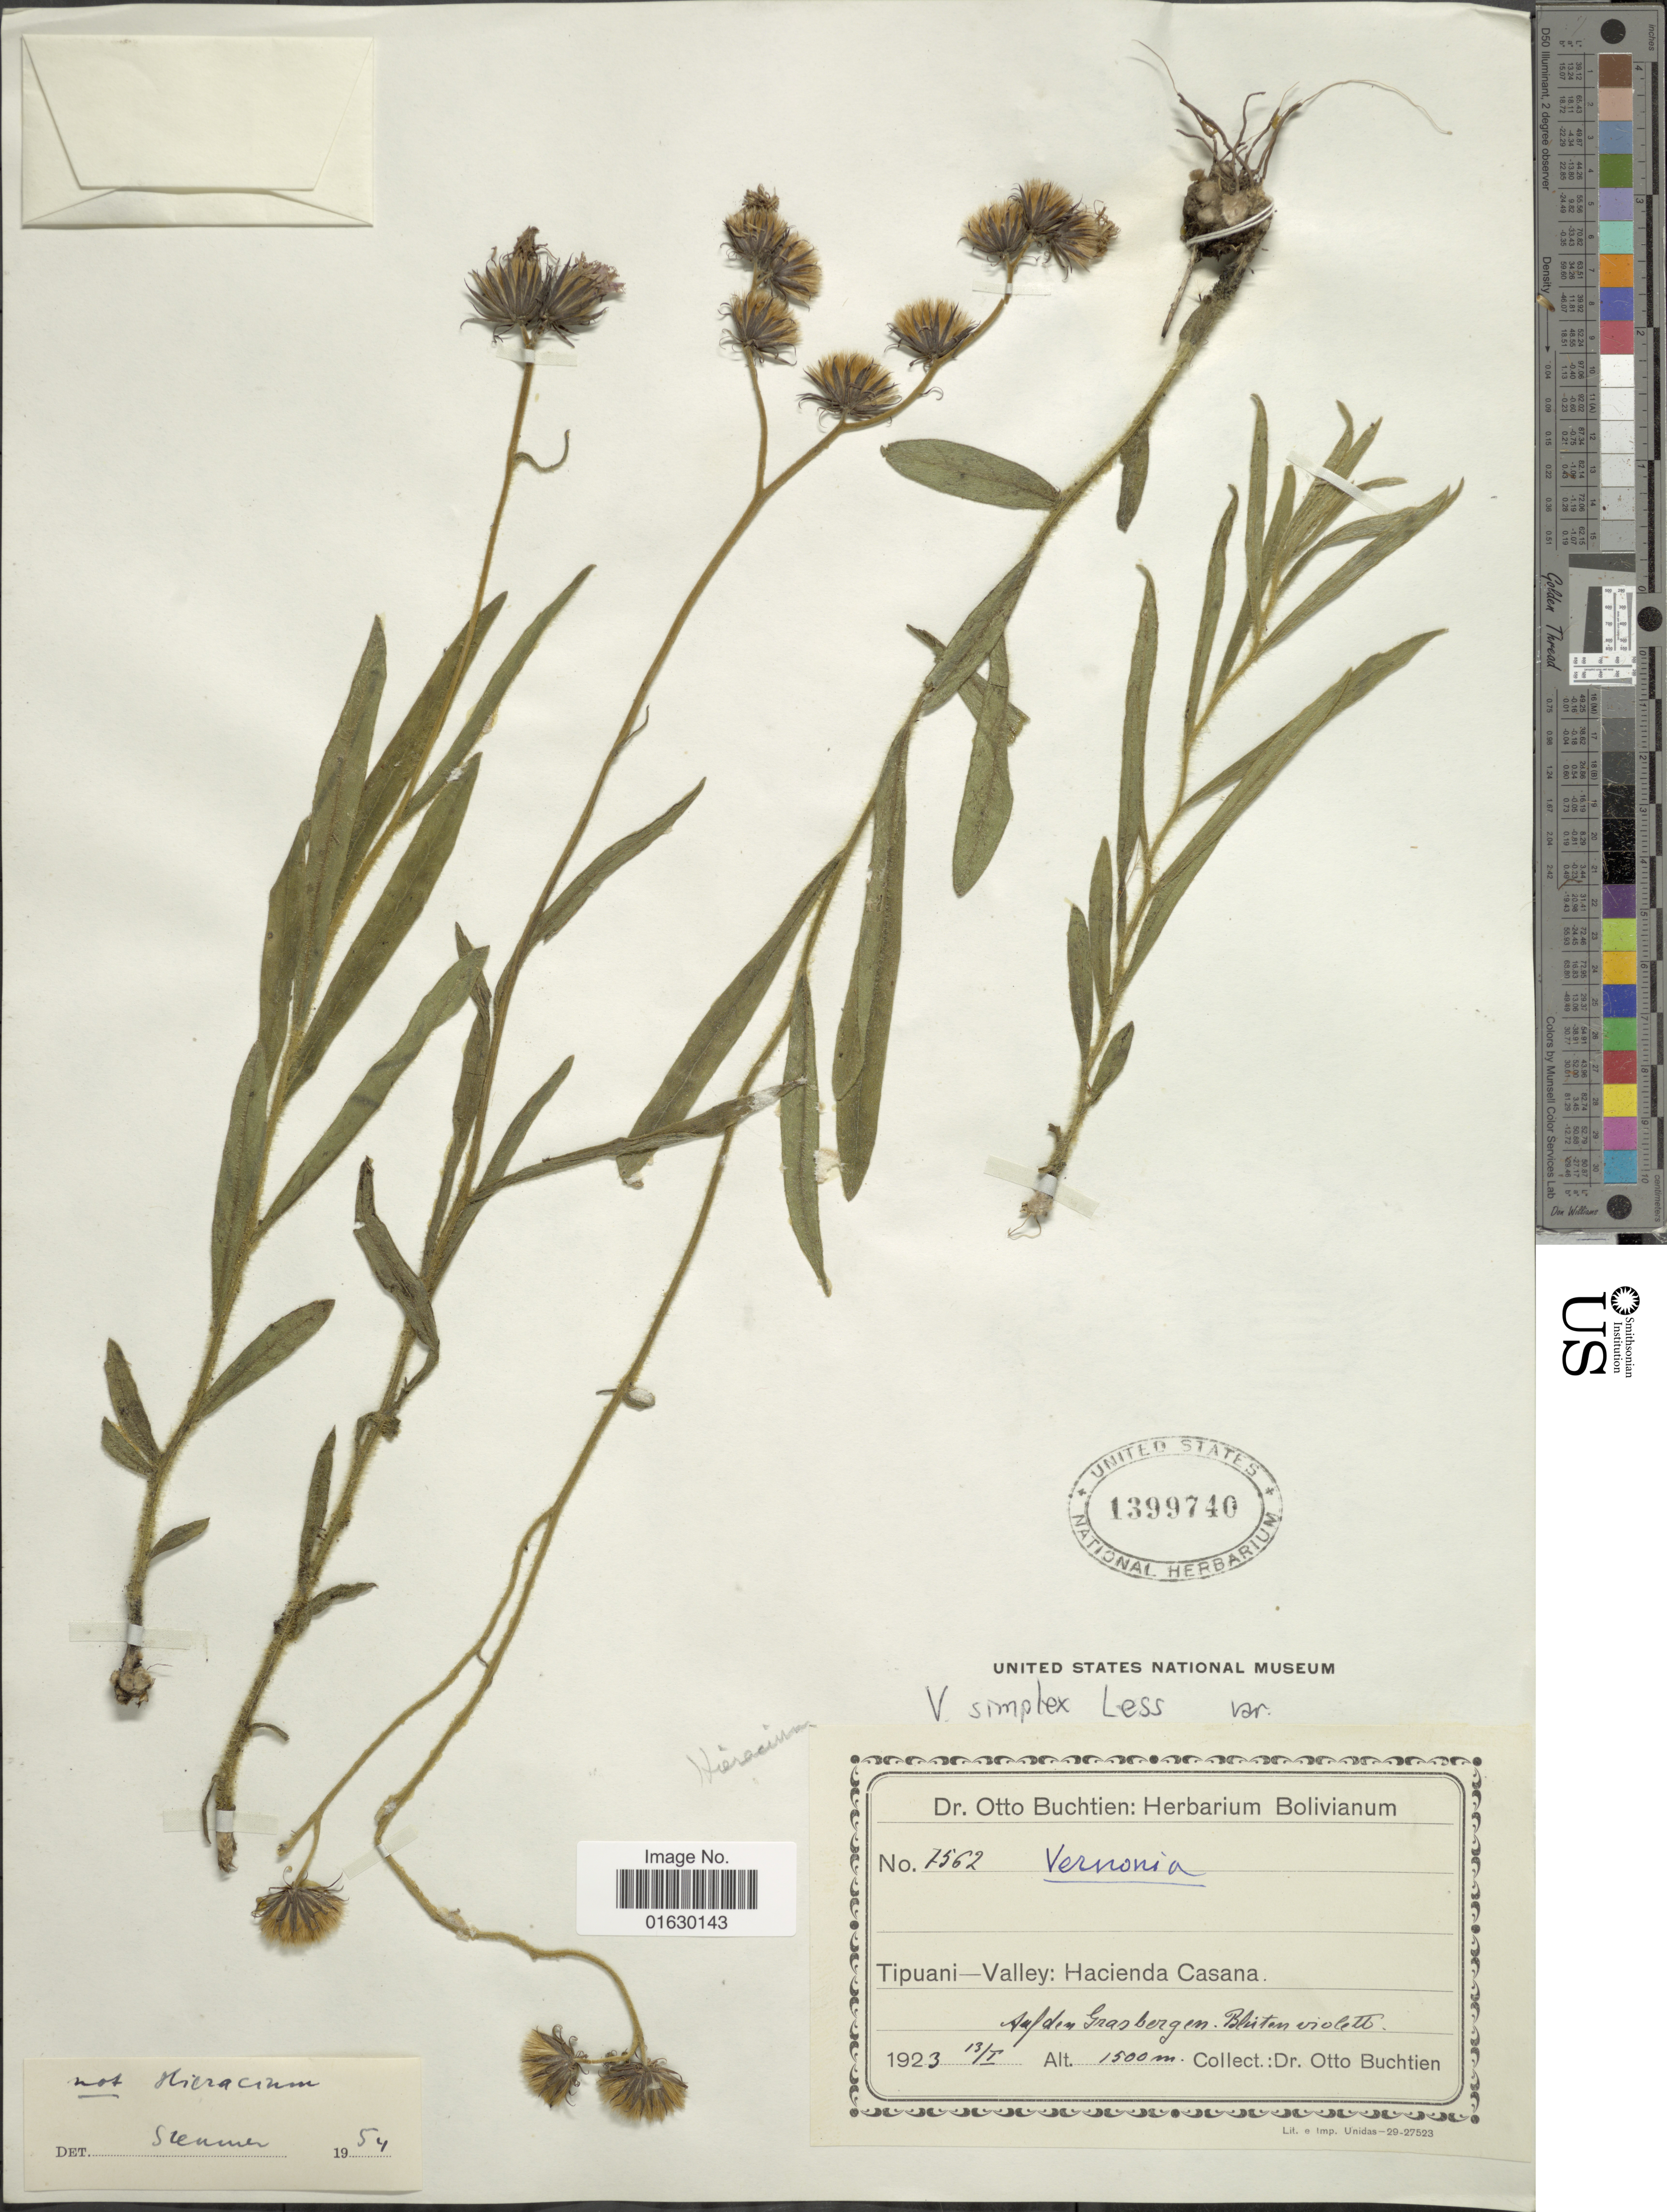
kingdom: Plantae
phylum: Tracheophyta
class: Magnoliopsida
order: Asterales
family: Asteraceae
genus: Lessingianthus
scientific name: Lessingianthus simplex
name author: (Less.) H. Rob.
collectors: O. Buchtien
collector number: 7562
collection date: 1923-01-13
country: Bolivia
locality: Tipuani Valley, Hacienda Casana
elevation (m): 1500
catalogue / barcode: US 1399740